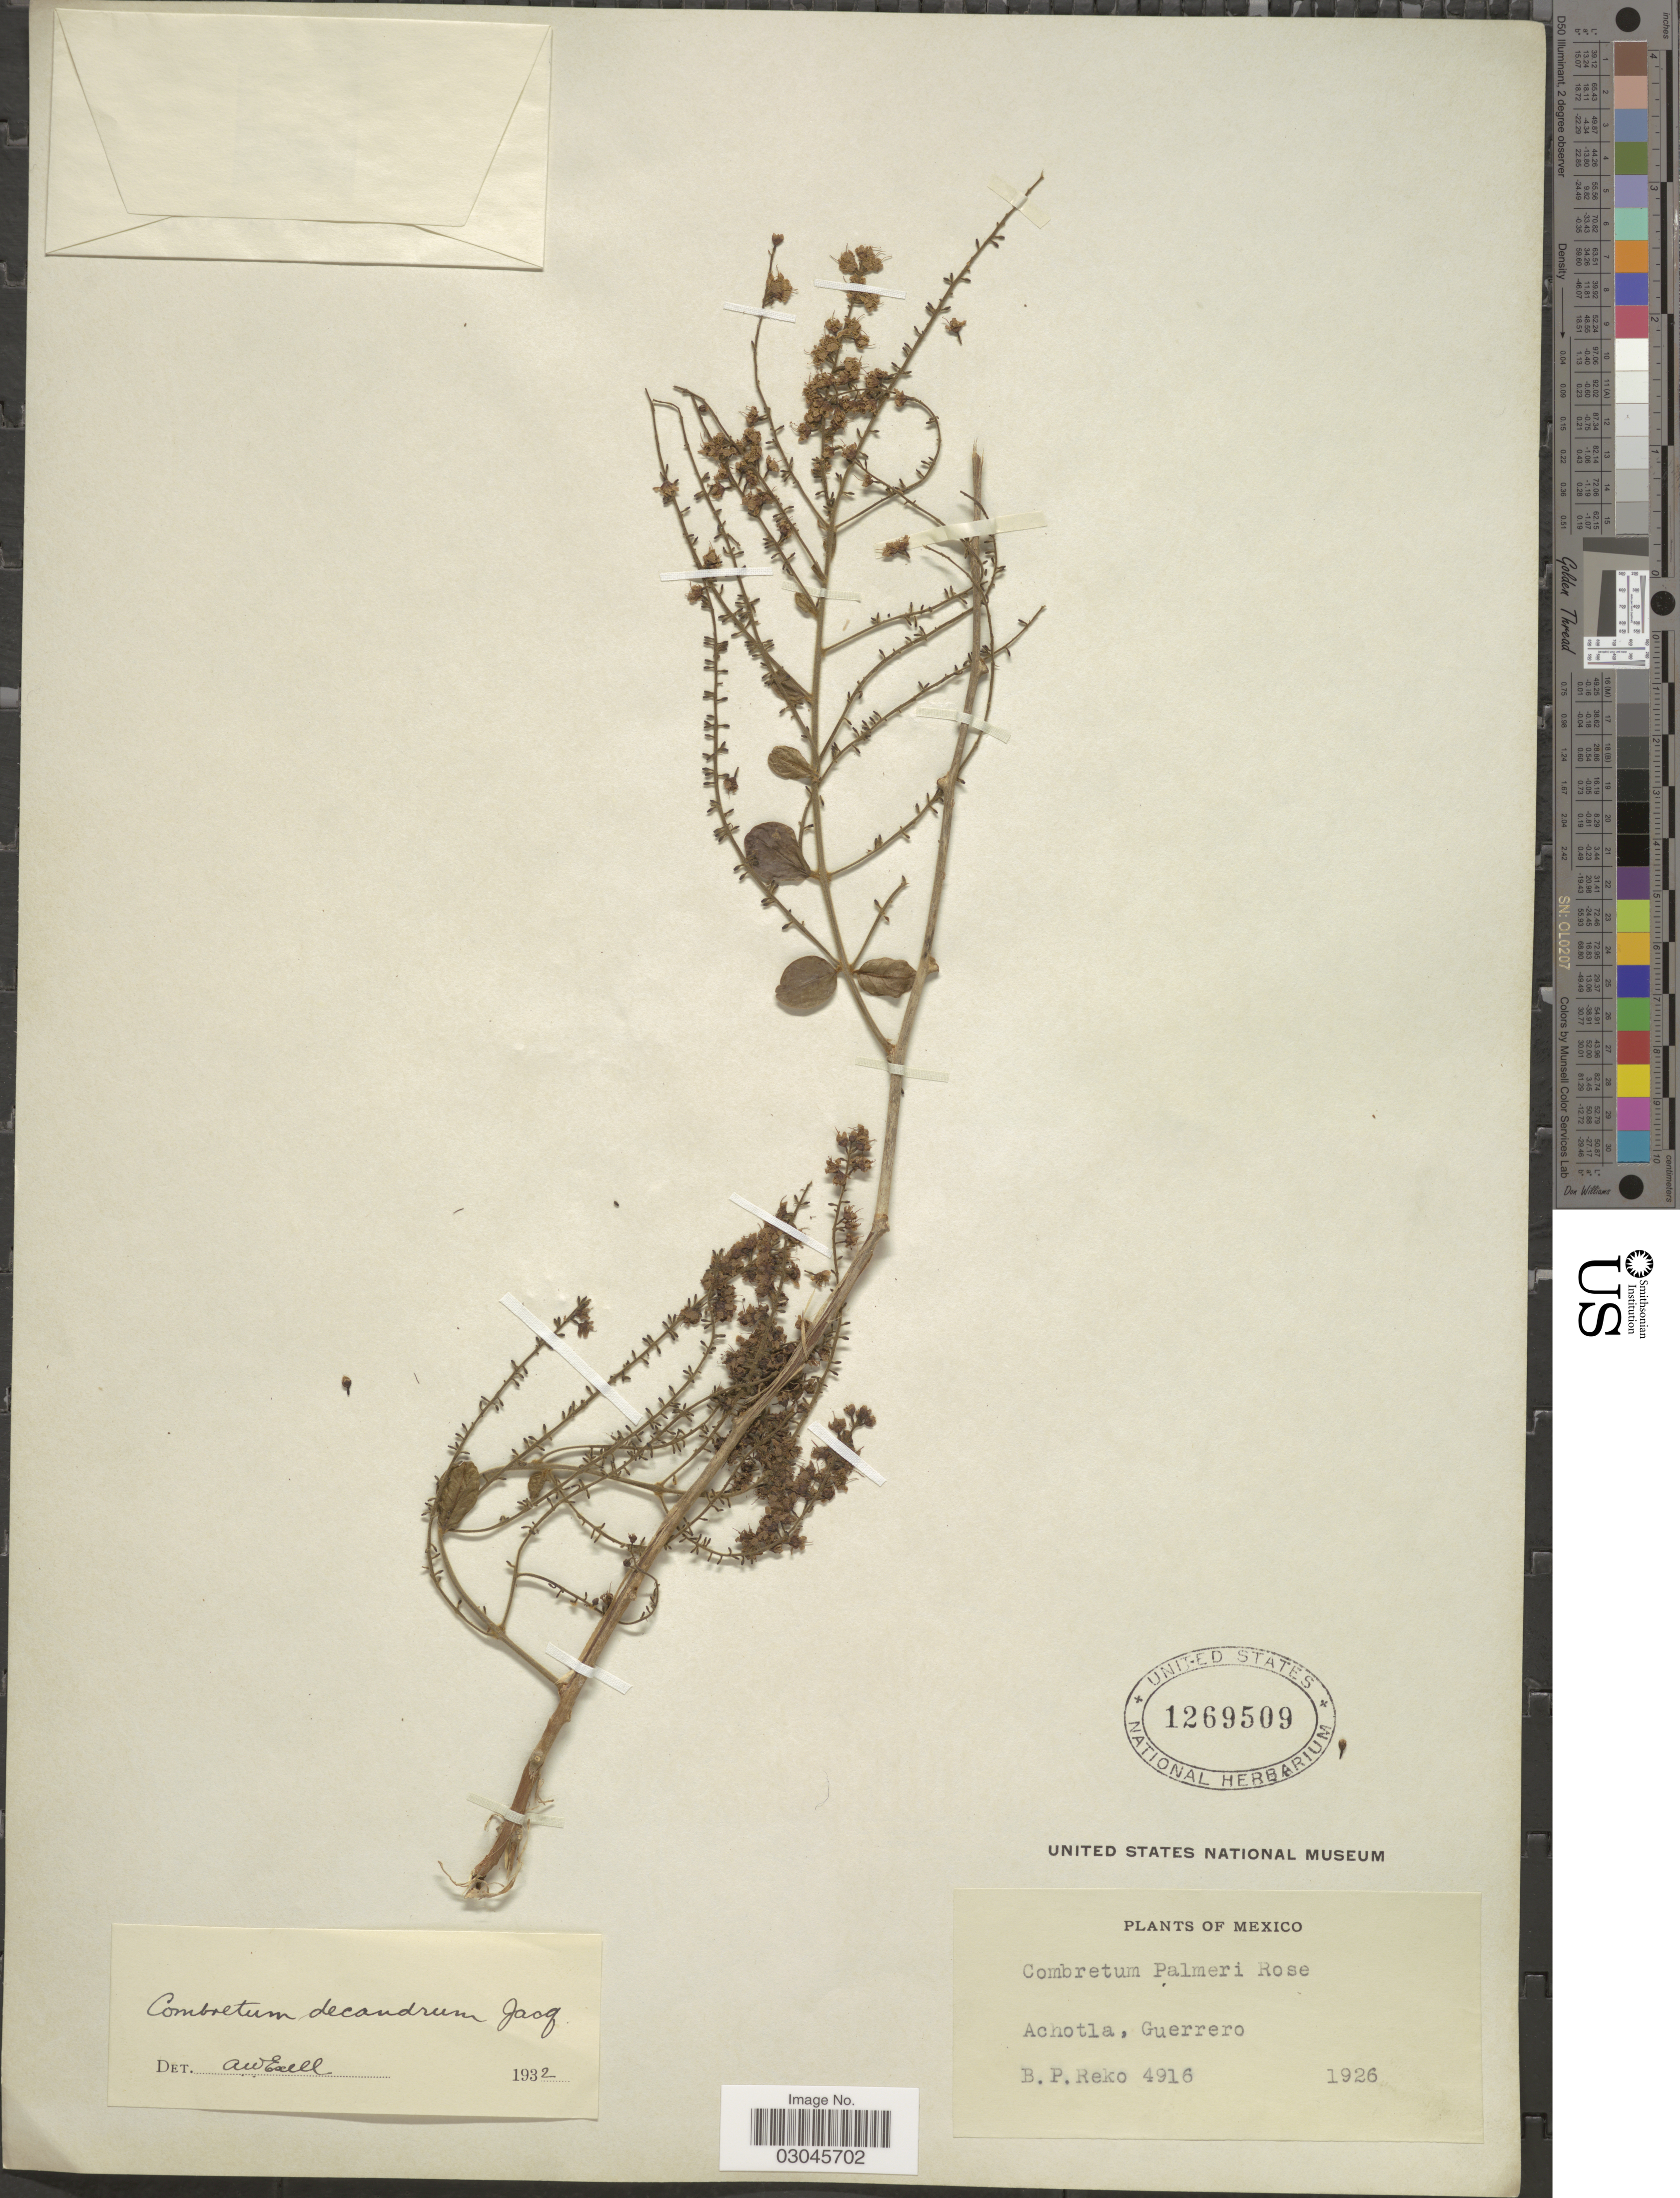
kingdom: Plantae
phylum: Tracheophyta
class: Magnoliopsida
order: Myrtales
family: Combretaceae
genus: Combretum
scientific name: Combretum decandrum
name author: Jacq.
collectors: B. P. Reko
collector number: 4916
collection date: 1926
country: Mexico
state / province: Guerrero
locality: Achotla.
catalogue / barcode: US 1269509